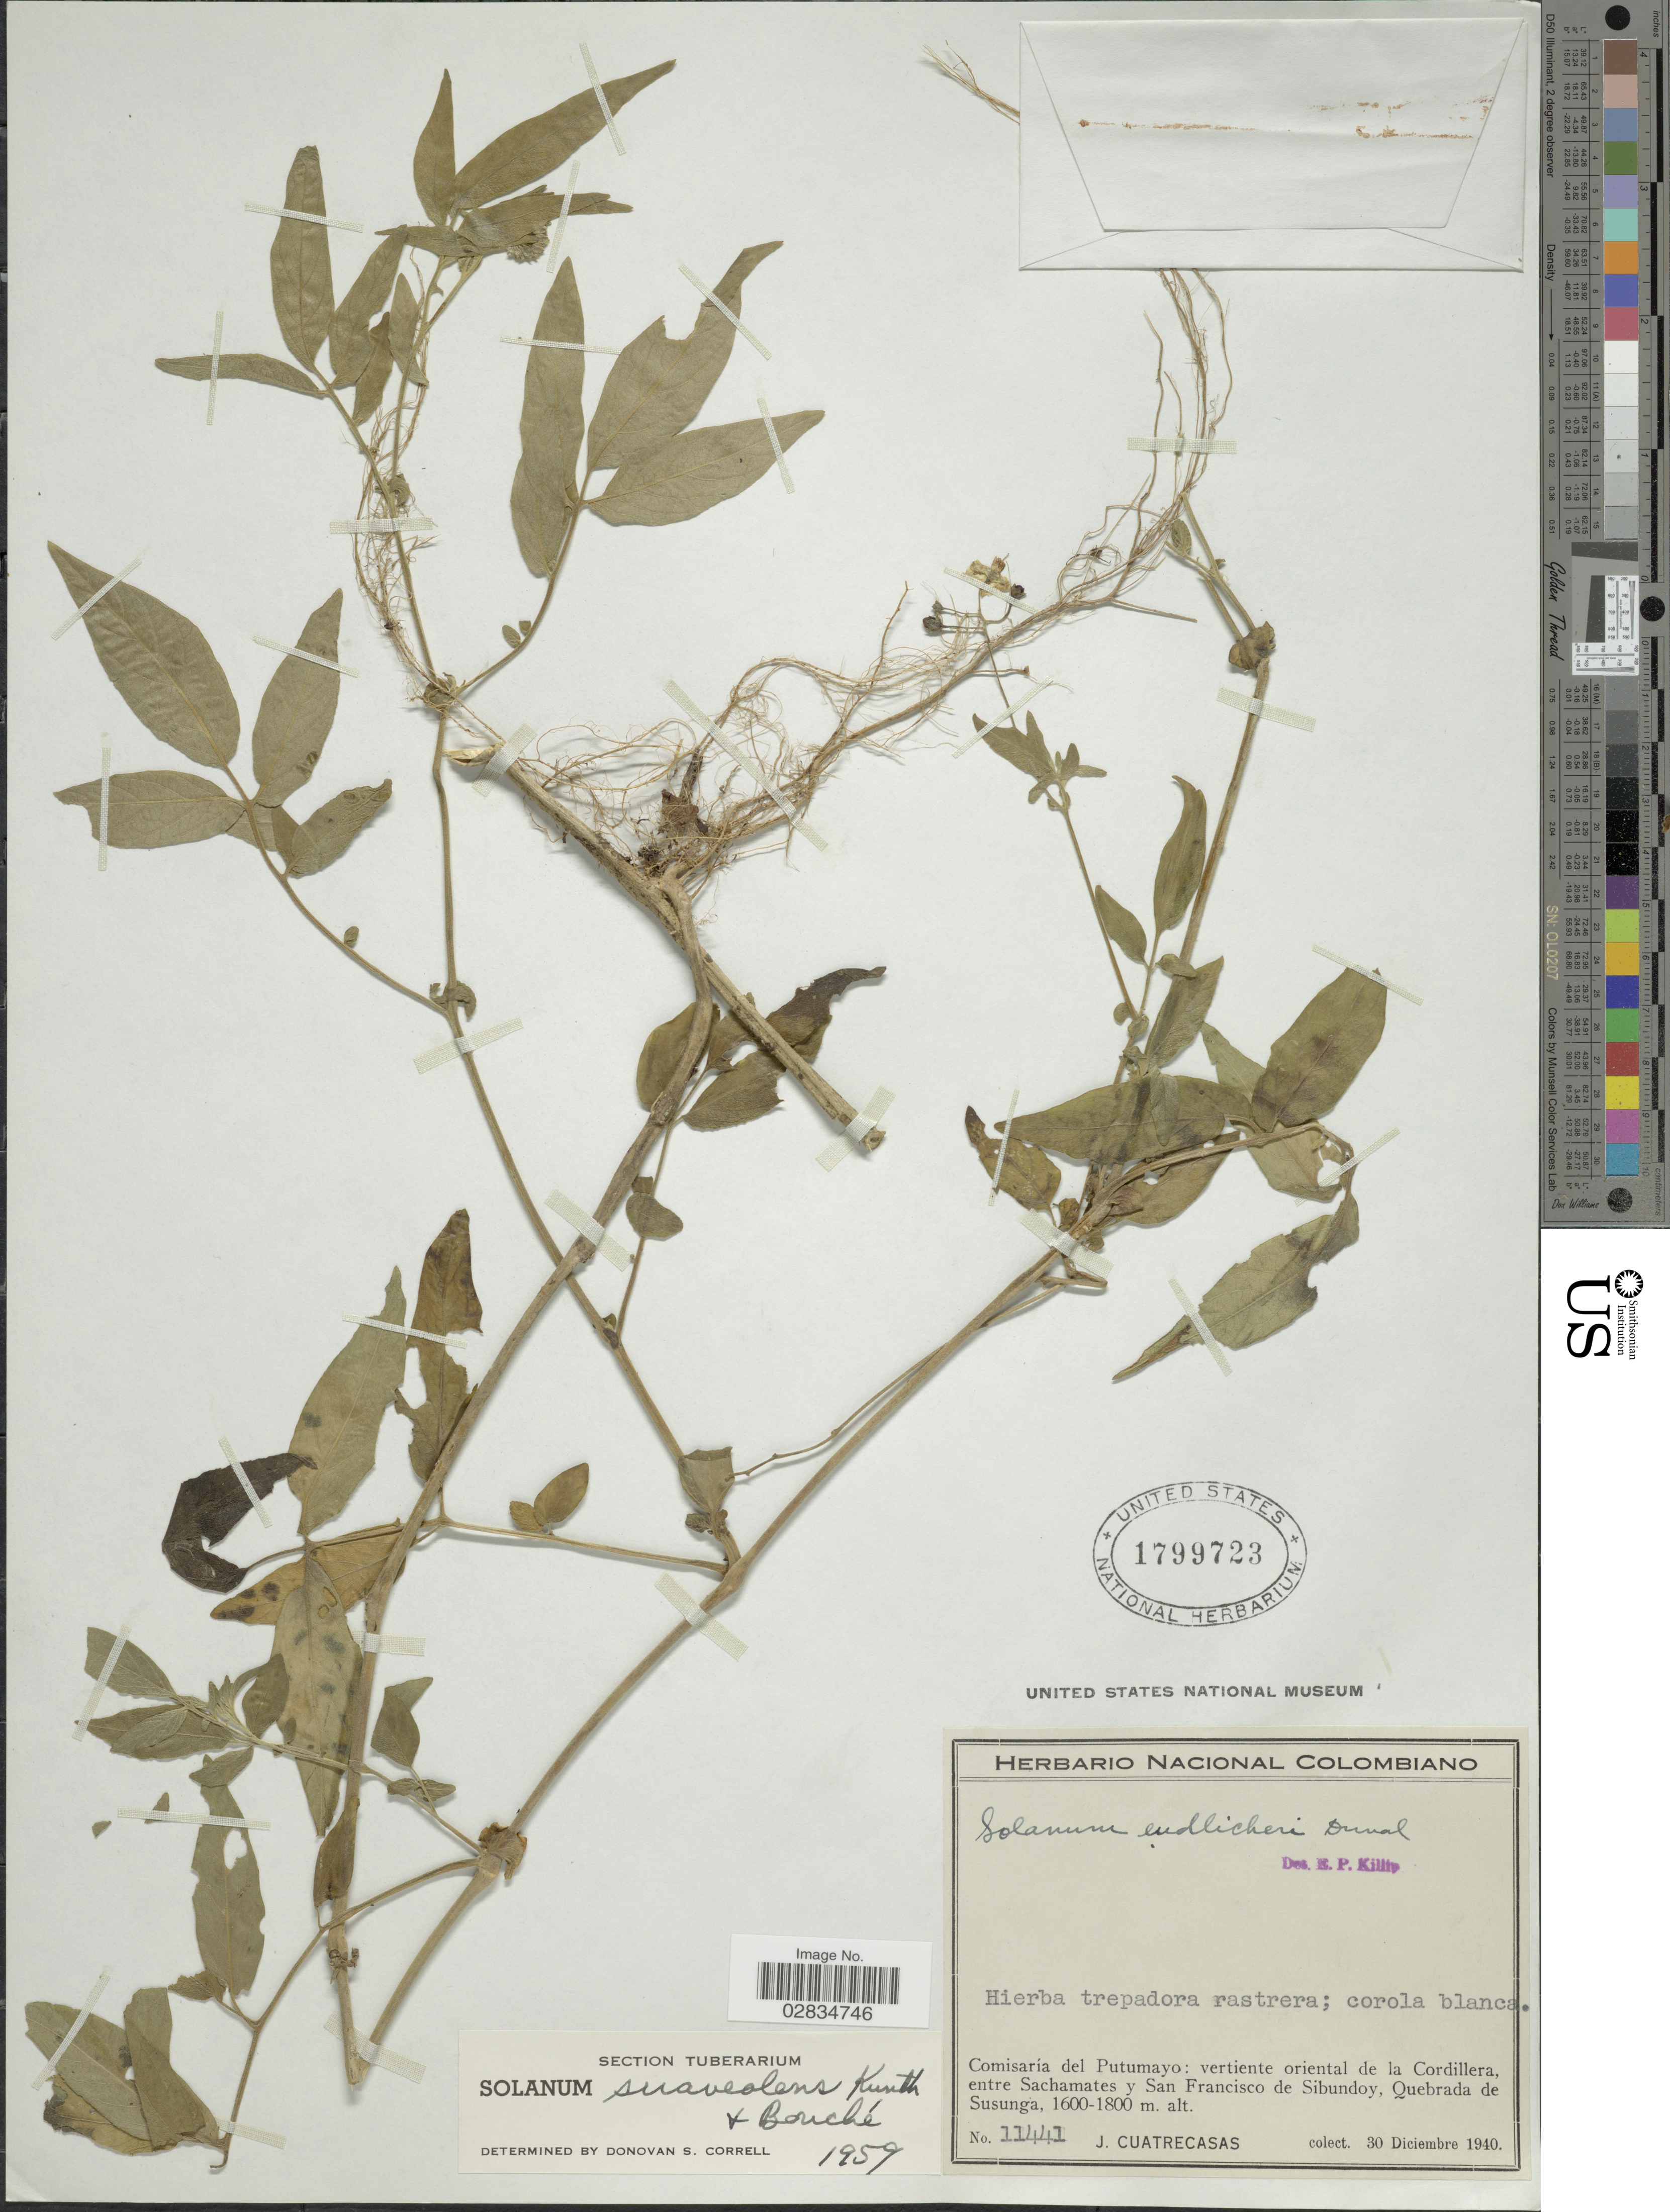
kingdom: Plantae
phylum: Tracheophyta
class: Magnoliopsida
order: Solanales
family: Solanaceae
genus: Solanum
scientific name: Solanum suaveolens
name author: Kunth & C.D. Bouché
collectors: J. Cuatrecasas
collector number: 11441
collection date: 1940-12-30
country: Colombia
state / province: Putumayo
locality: Comisaría del Putumayo: vertiente oriental de la Cordillera, entre Sachamates y San Francisco de Sibundoy, Quebrada de Susunga.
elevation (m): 1600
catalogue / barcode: US 1799723